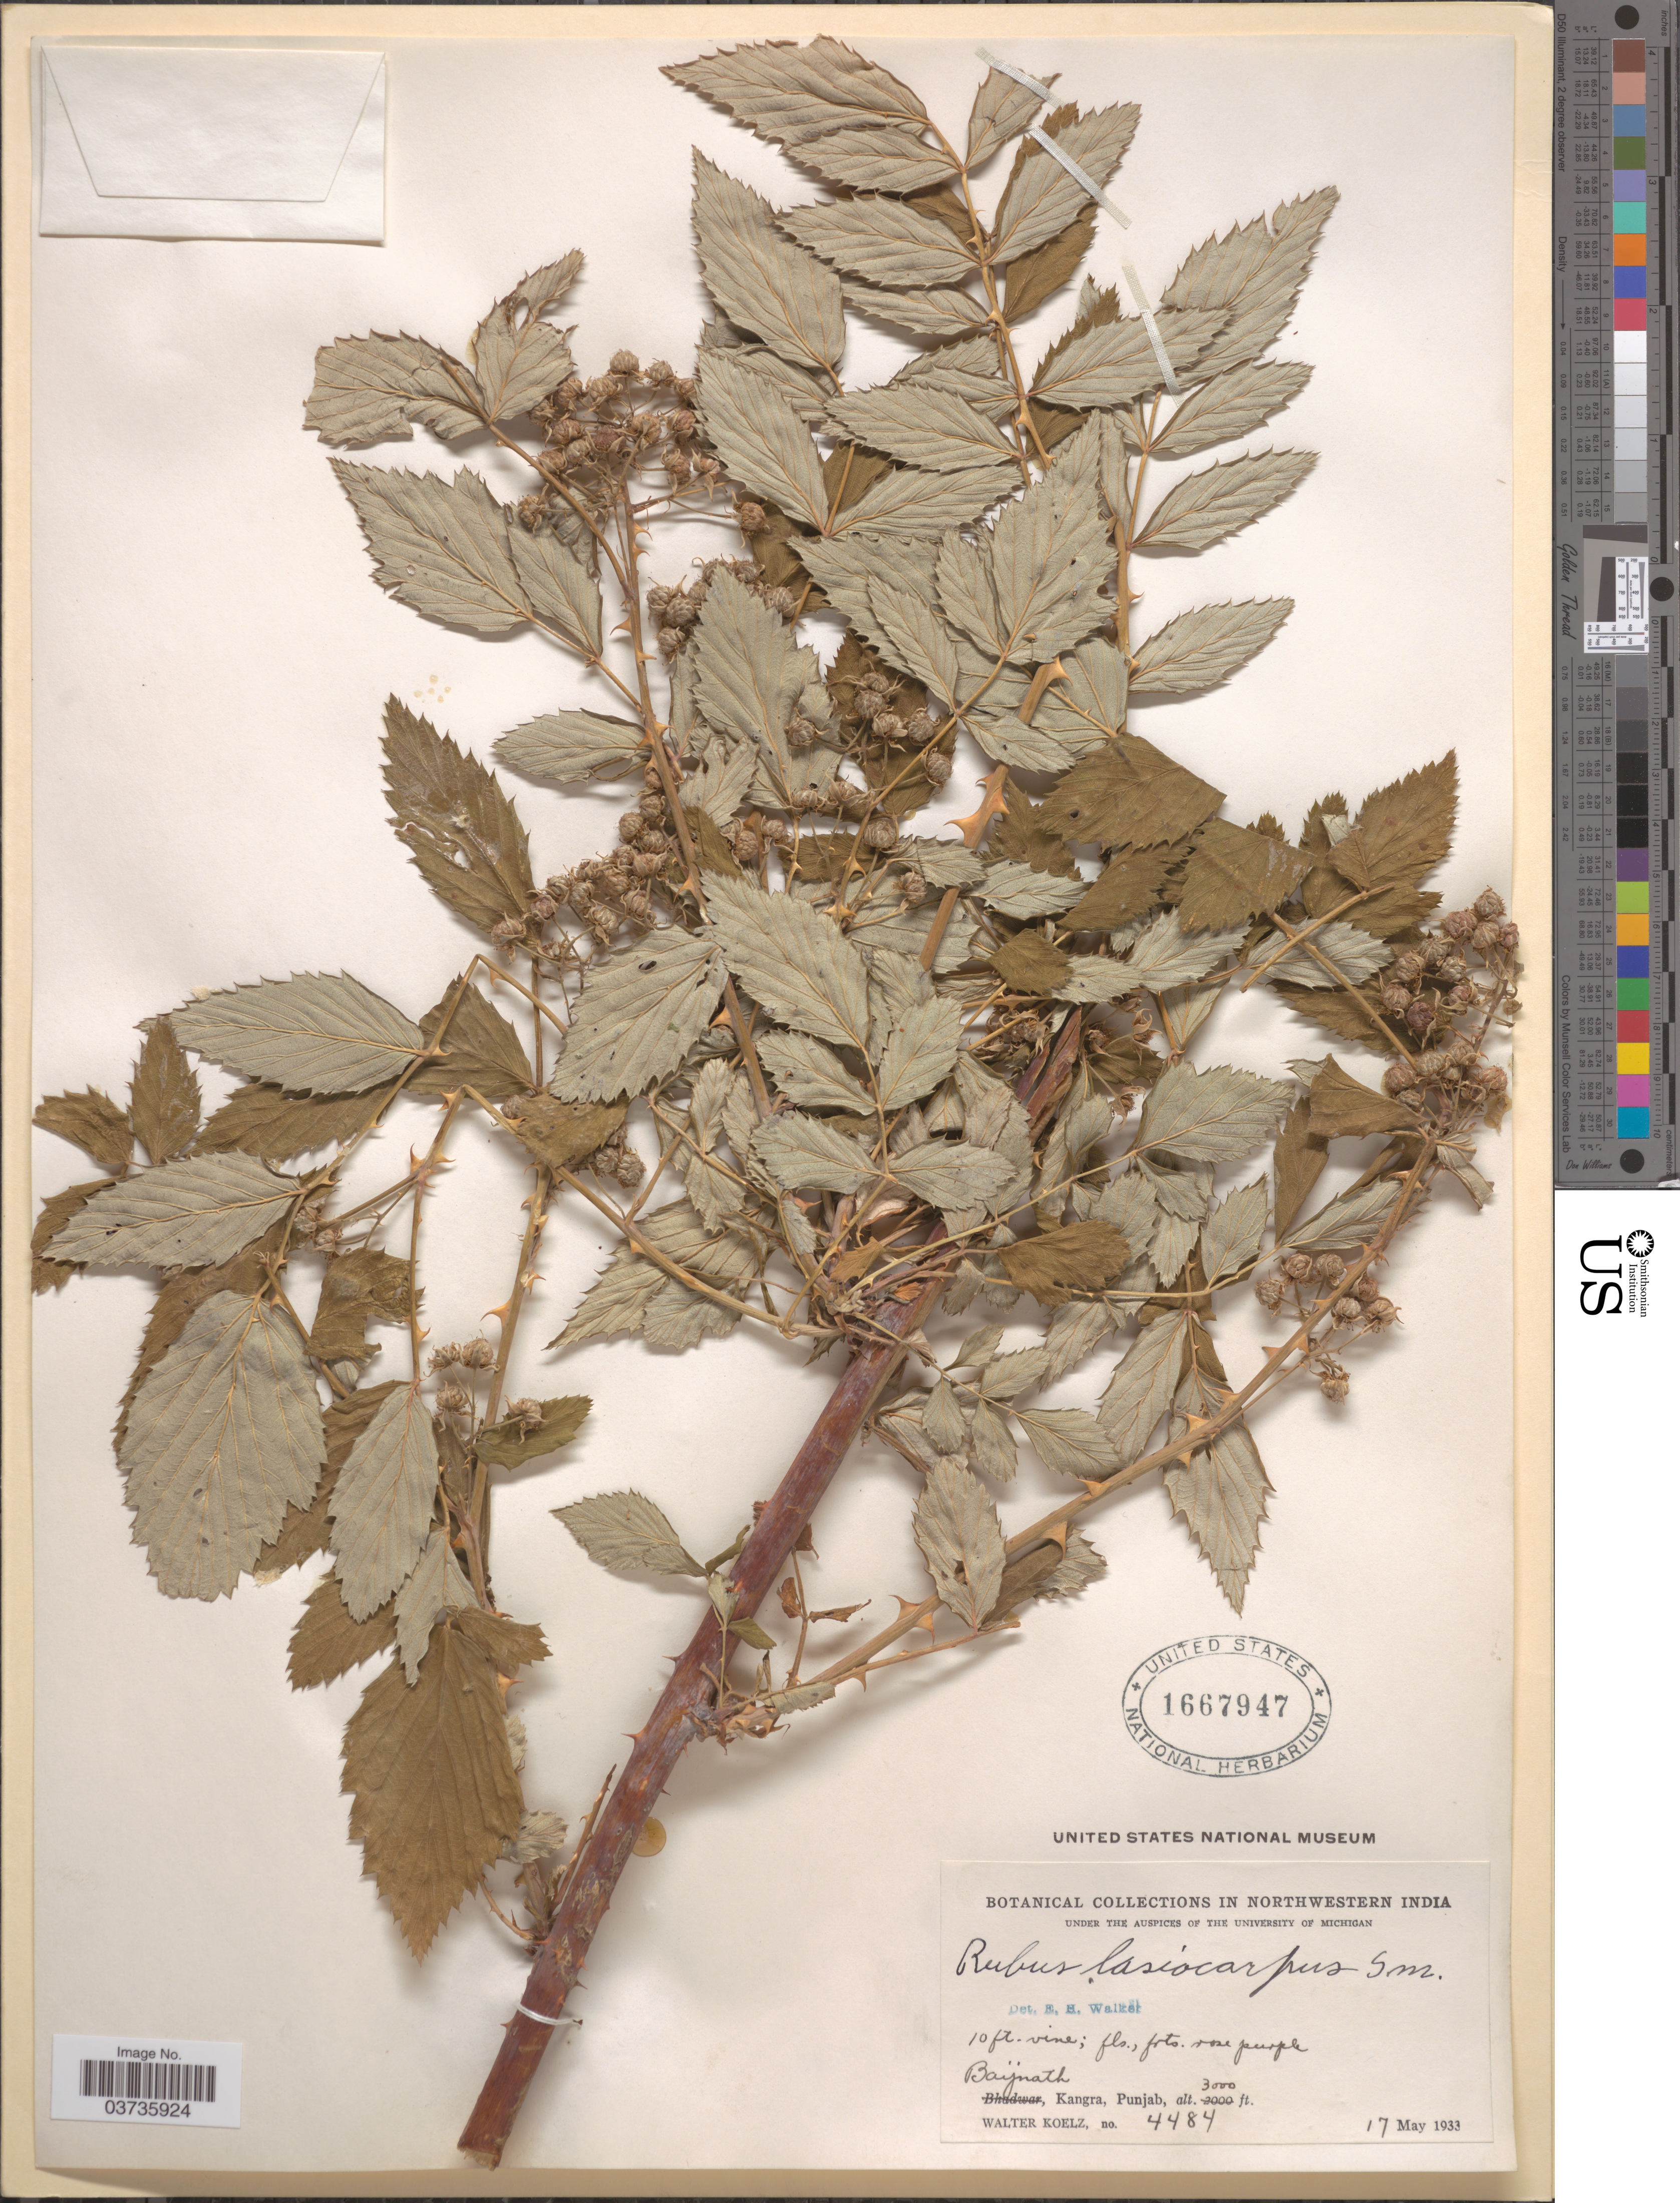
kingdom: Plantae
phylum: Tracheophyta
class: Magnoliopsida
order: Rosales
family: Rosaceae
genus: Rubus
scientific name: Rubus lasiocarpus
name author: W.C.R. Watson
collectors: W. N. Koelz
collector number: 4484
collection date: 1933-05-17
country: India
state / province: Punjab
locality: Northwestern India. Baijnath, Kangra.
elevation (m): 914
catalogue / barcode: US 1667947